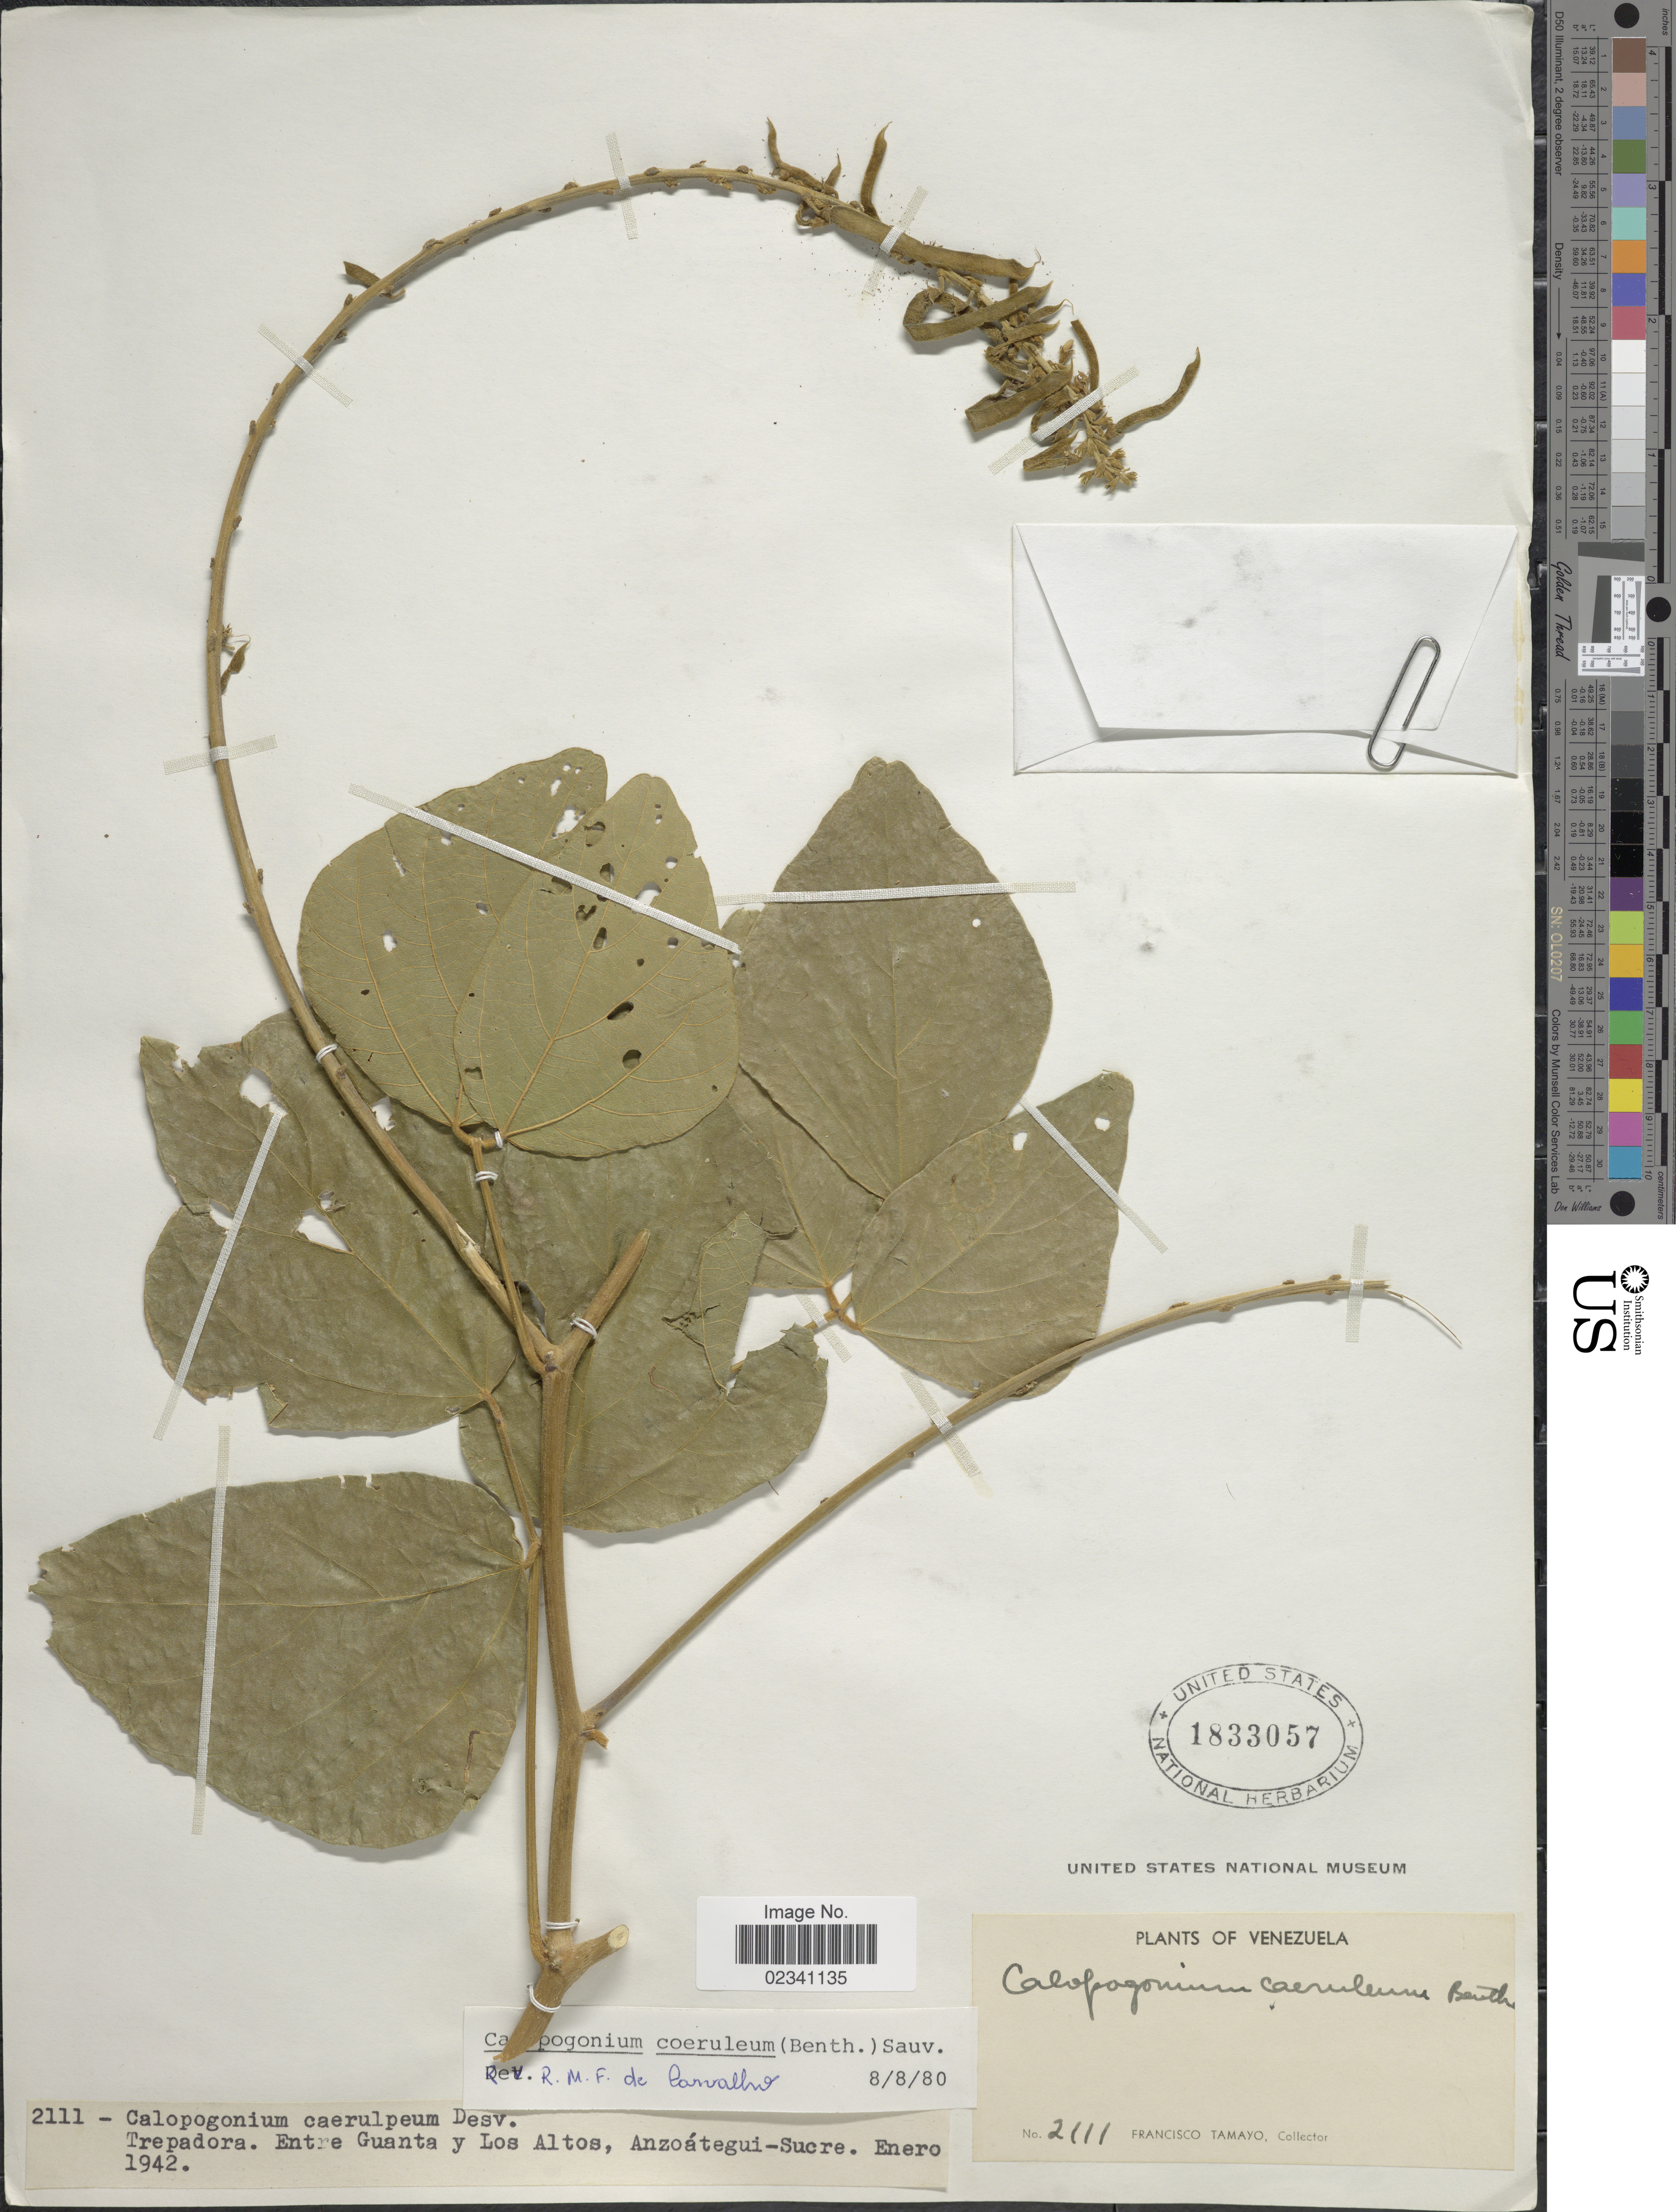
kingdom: Plantae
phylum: Tracheophyta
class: Magnoliopsida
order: Fabales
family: Fabaceae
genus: Calopogonium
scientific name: Calopogonium caeruleum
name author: (Benth.) C. Wright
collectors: F. Tamayo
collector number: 2111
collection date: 1942-01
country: Venezuela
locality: Entre Guanta y Los Altos, Anzoategui-Sucre.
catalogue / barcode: US 1833057